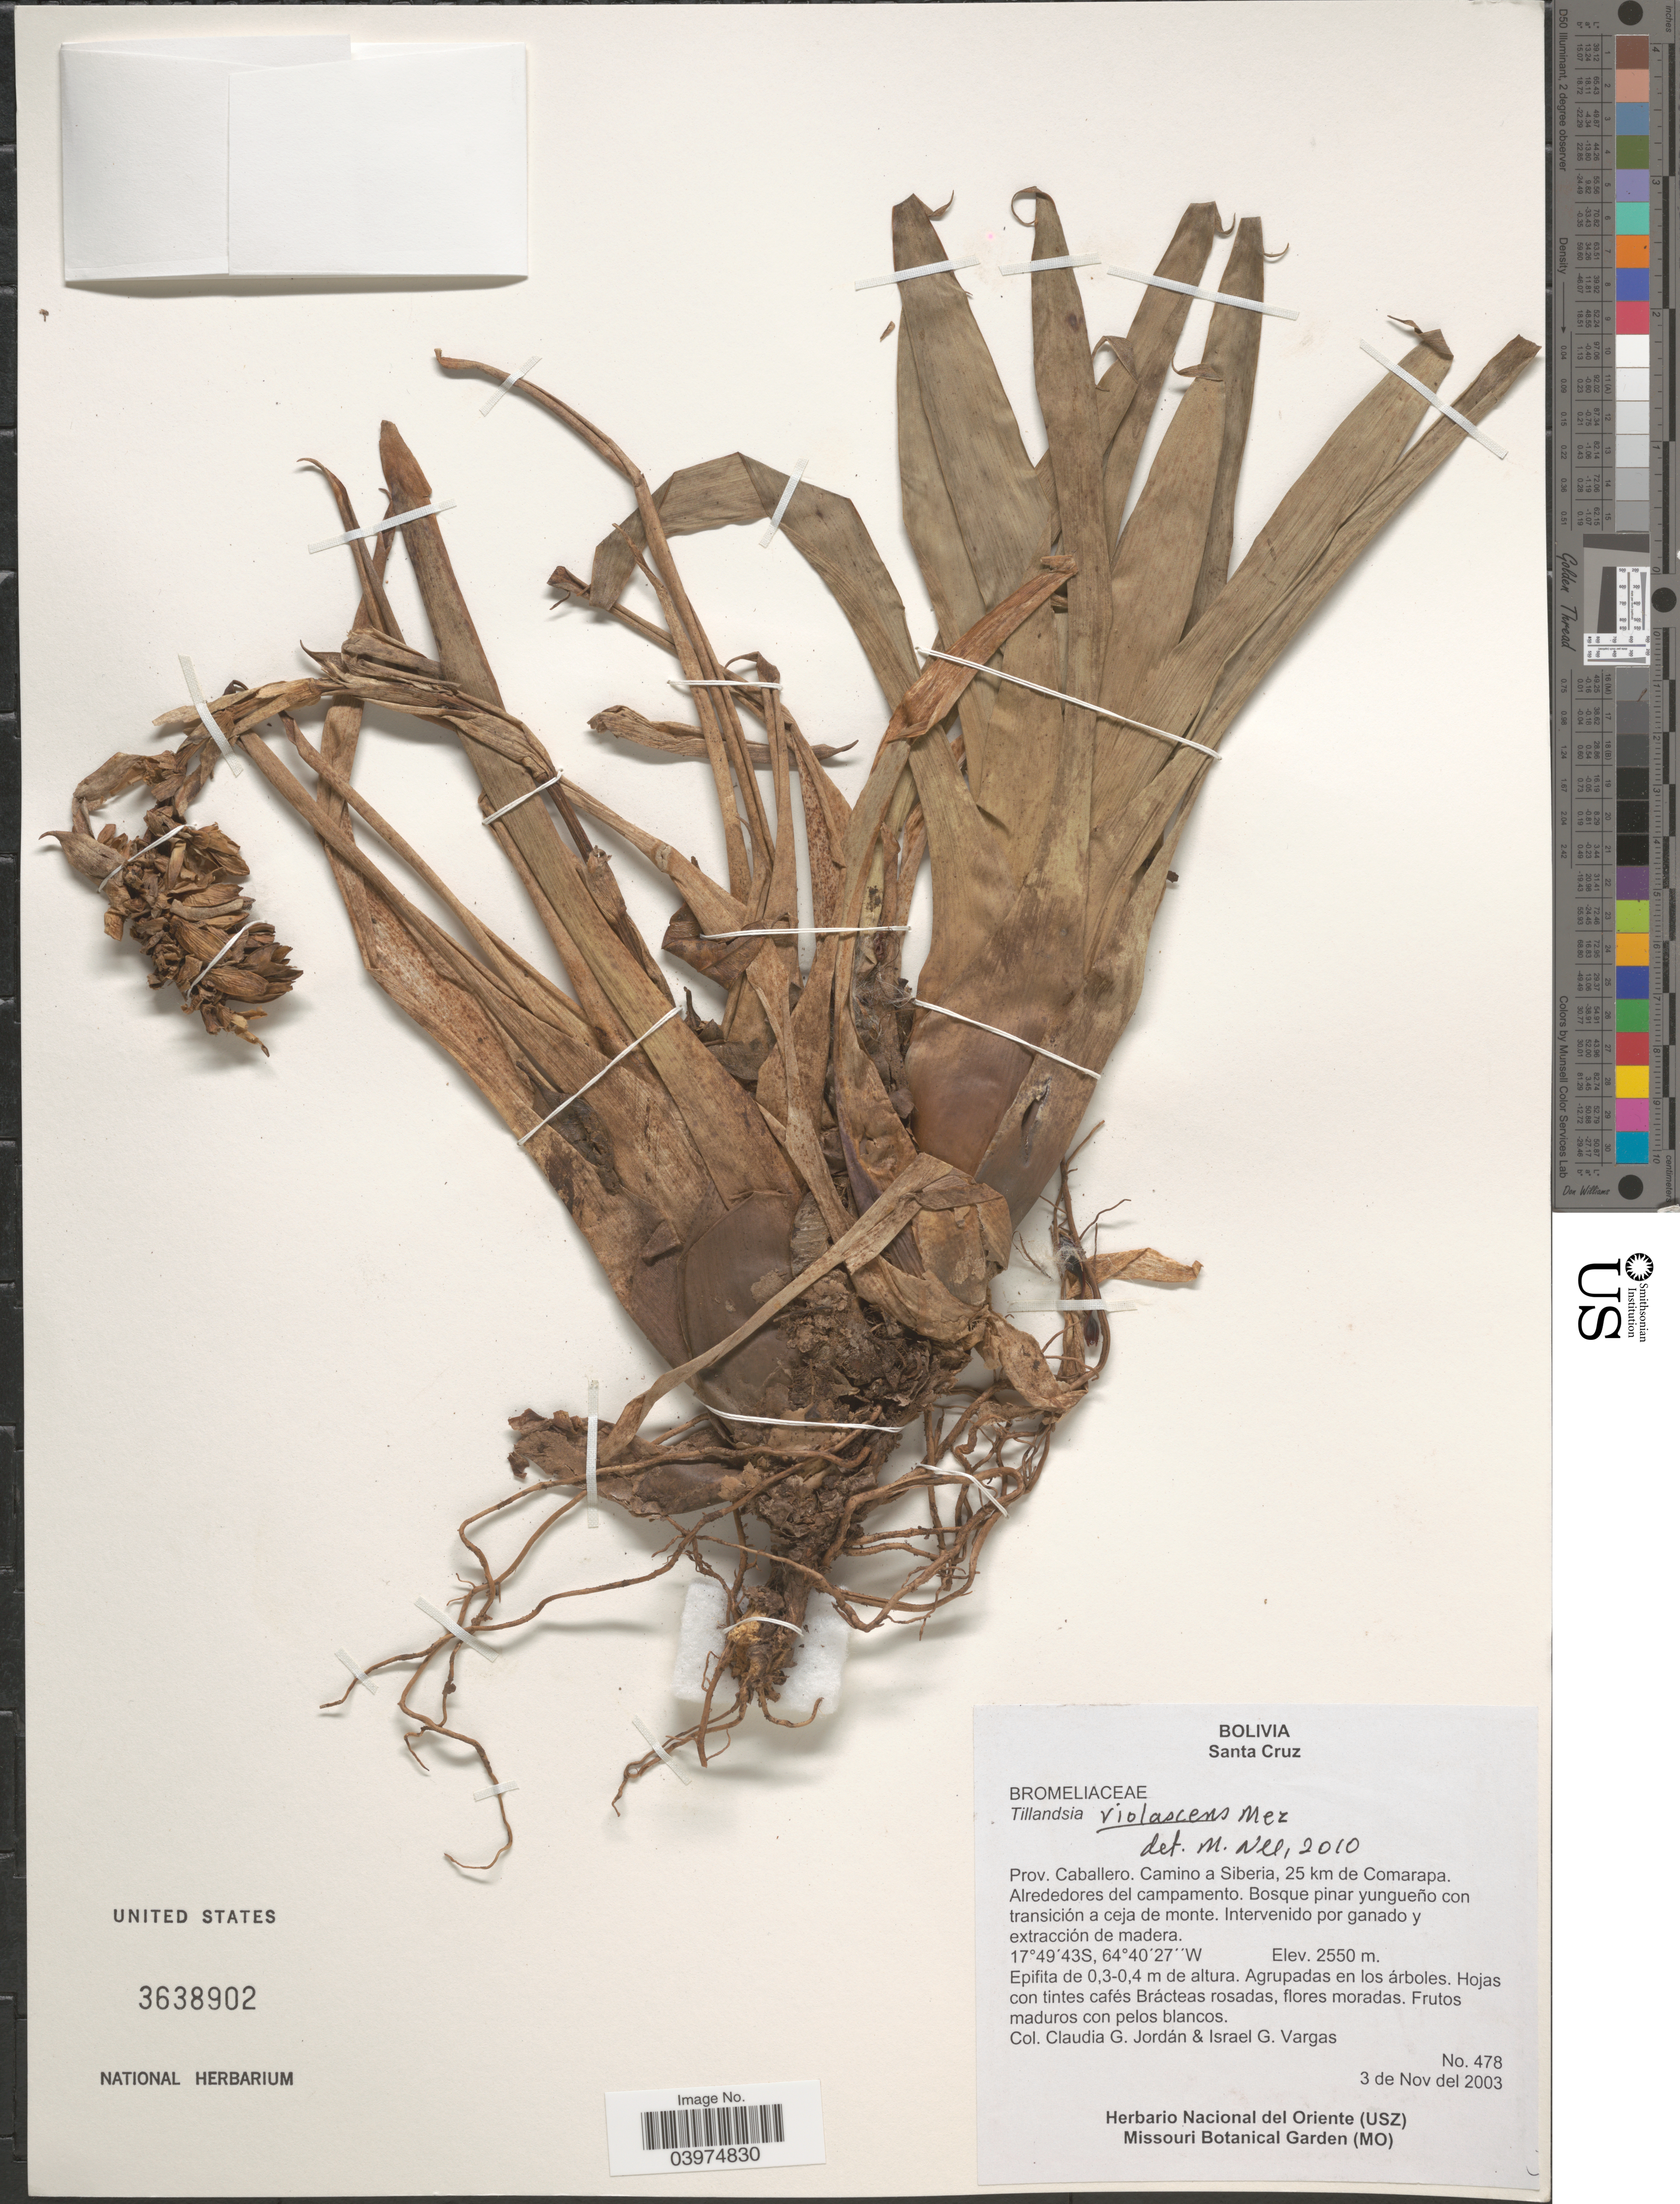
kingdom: Plantae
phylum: Tracheophyta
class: Liliopsida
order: Poales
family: Bromeliaceae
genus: Tillandsia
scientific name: Tillandsia violascens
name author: Mez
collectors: C. Jordan & I. Vargas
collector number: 478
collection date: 2003-11-03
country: Bolivia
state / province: Santa Cruz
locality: Prov. Caballero. Camino a Siberia, 25 km de Comarapa. Alrededores del campamento.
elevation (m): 2550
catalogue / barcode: US 3638902